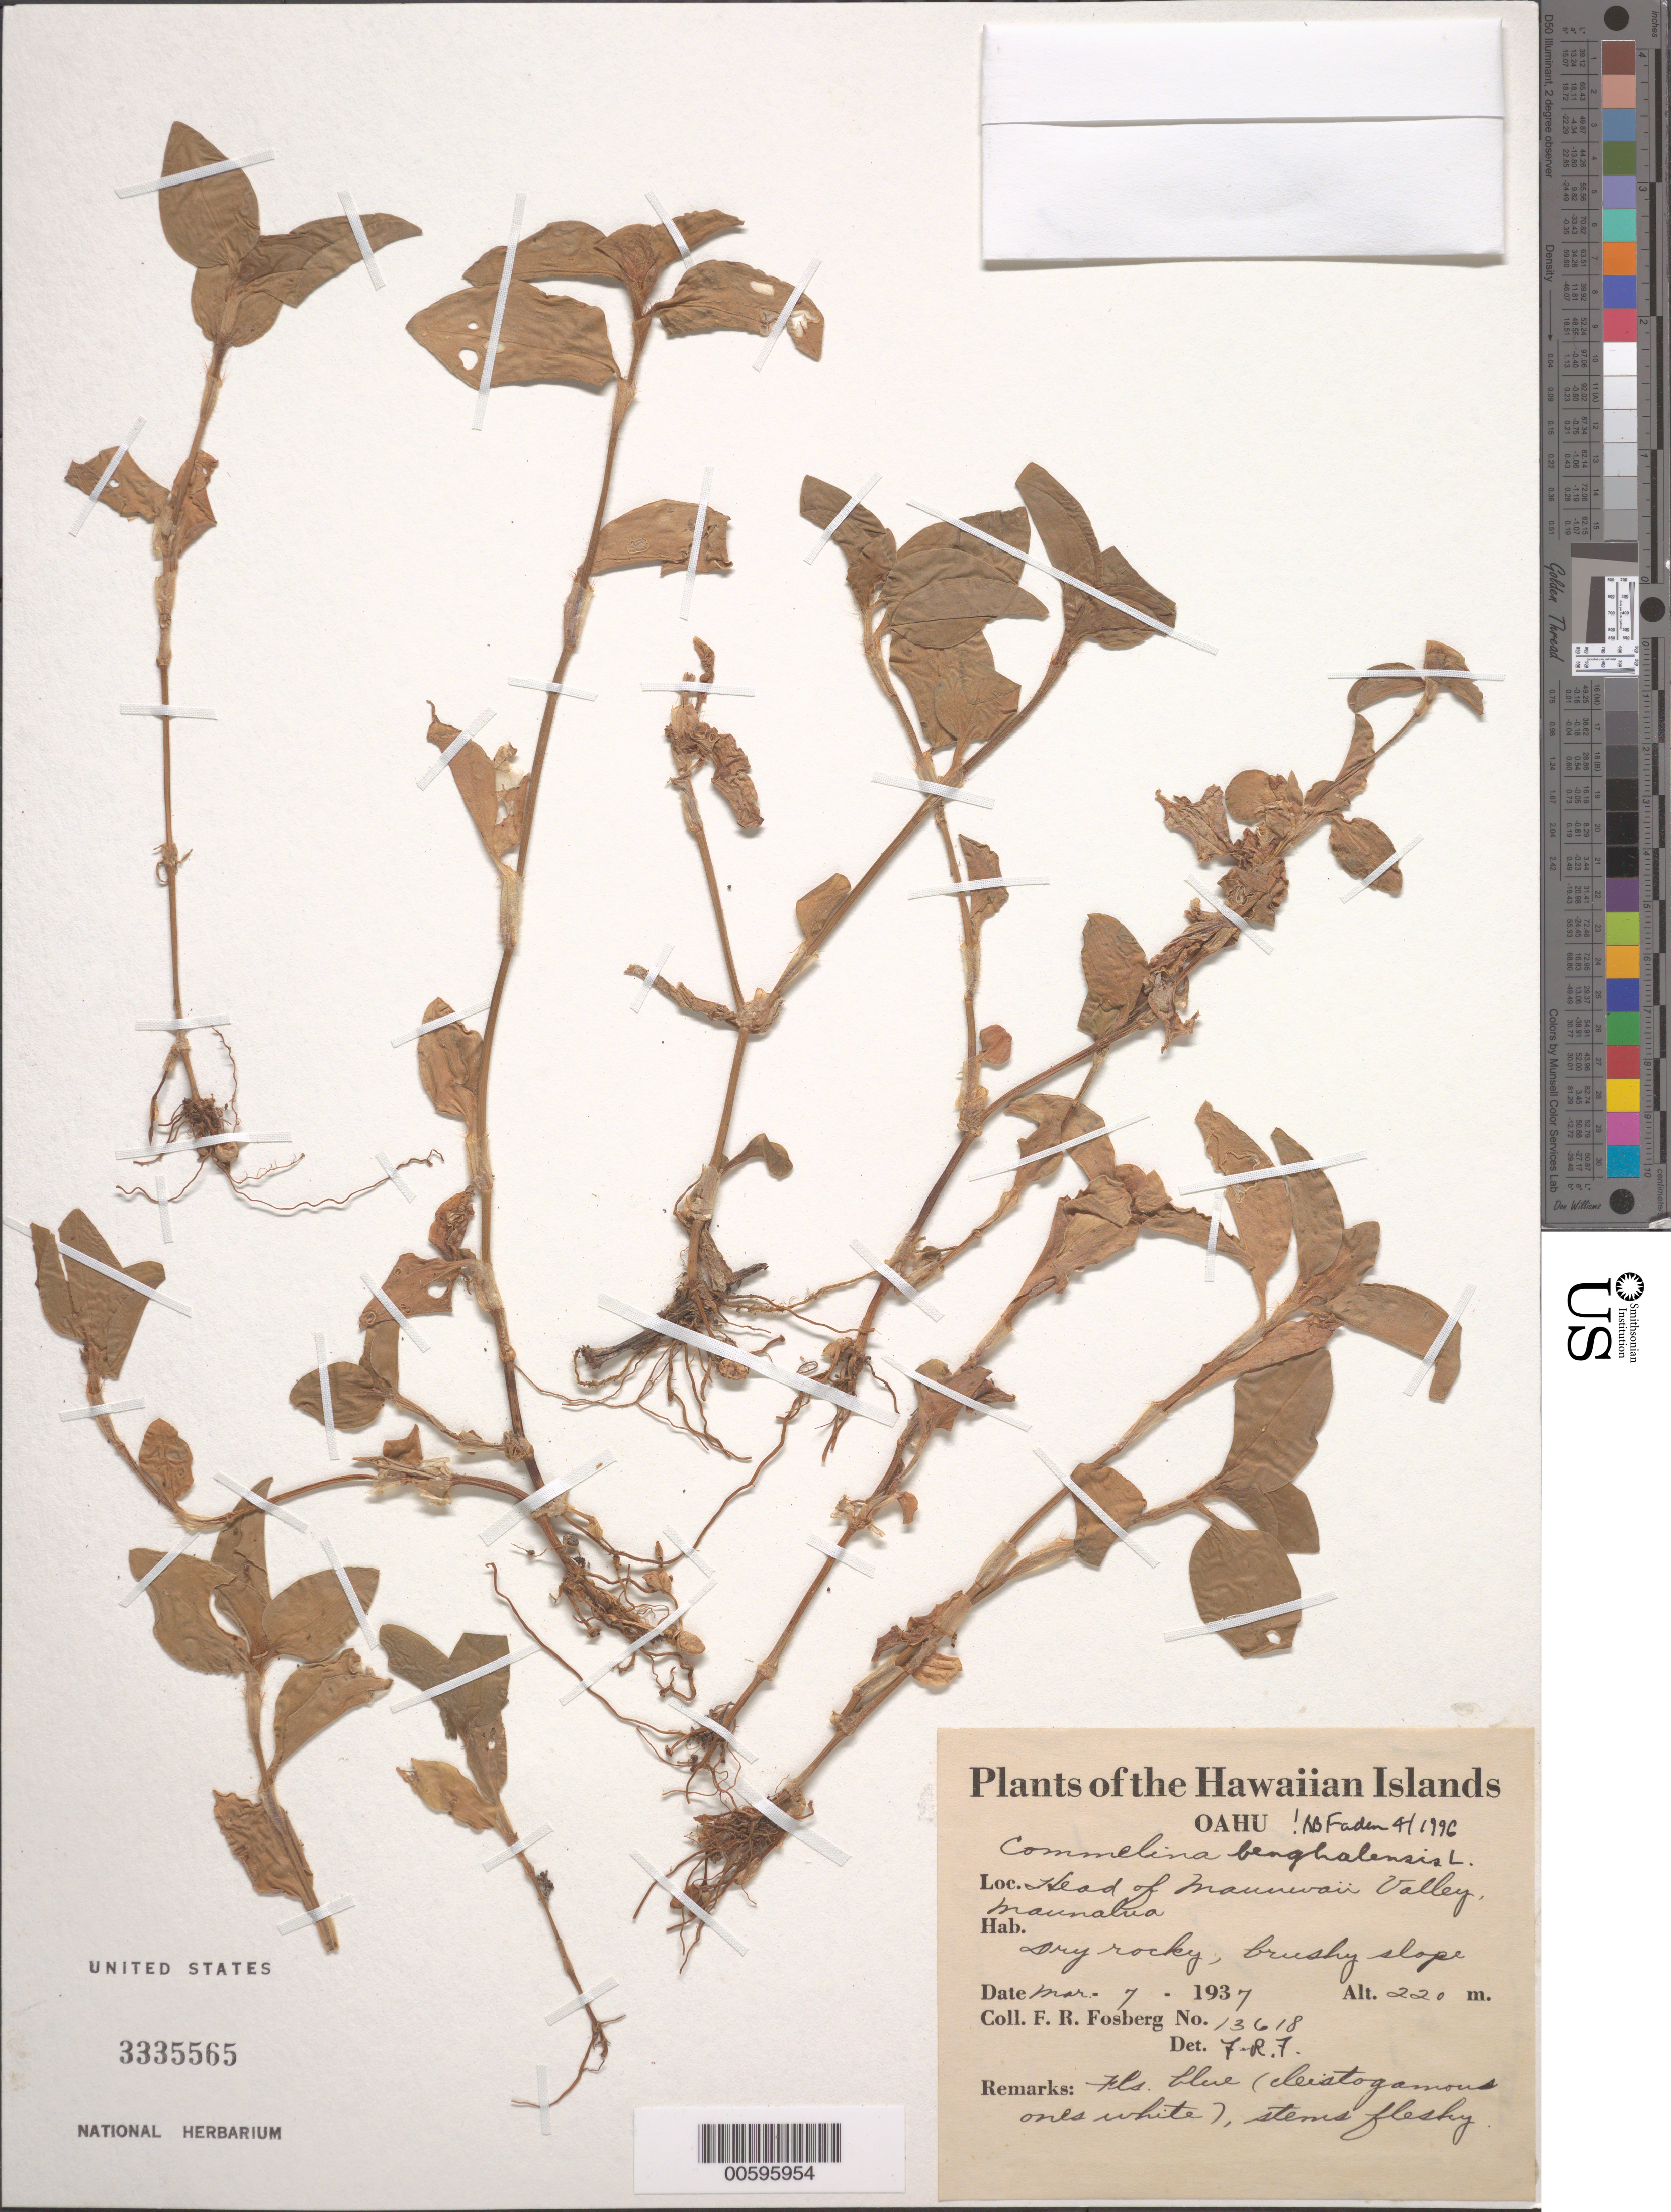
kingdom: Plantae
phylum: Tracheophyta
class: Liliopsida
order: Commelinales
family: Commelinaceae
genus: Commelina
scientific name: Commelina benghalensis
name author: L.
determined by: Fosberg, F. R.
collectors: F. R. Fosberg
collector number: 13618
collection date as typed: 7 Mar 1937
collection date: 1937-03-07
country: United States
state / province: Hawaii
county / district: Honolulu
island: Oahu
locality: Head of Maunwaii Valley Maunalua.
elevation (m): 220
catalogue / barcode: US 3335565